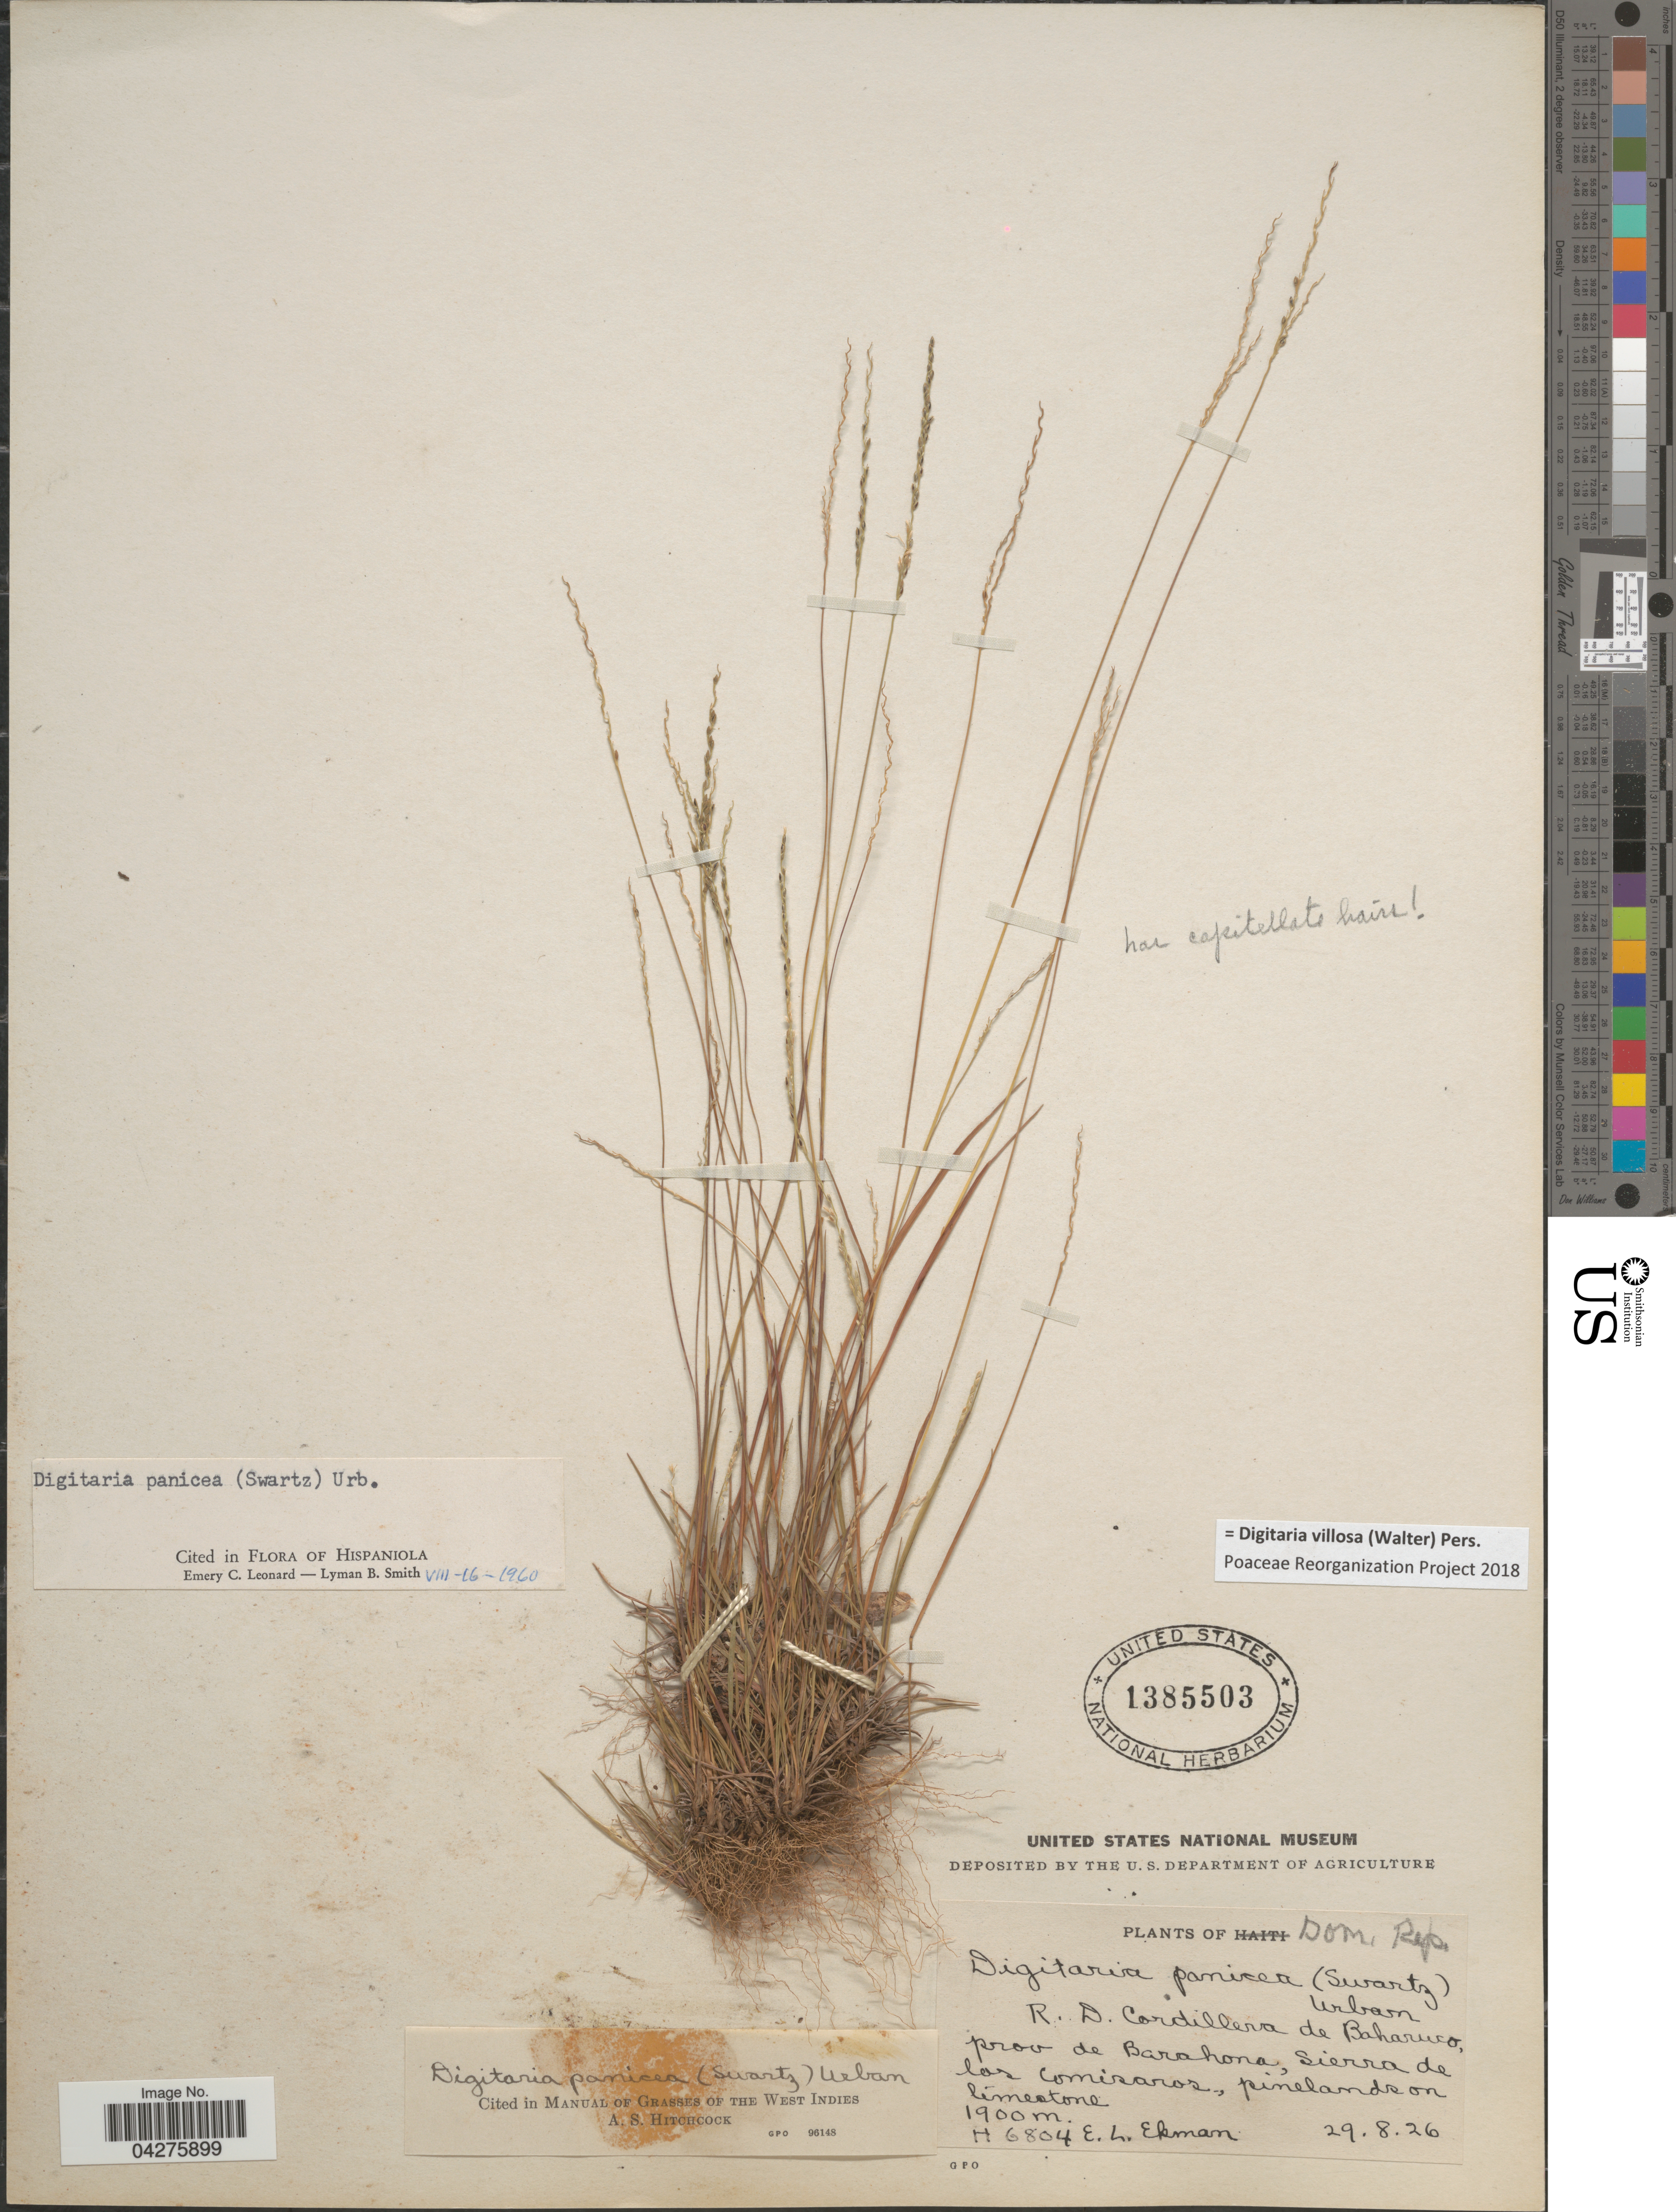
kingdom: Plantae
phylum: Tracheophyta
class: Liliopsida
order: Poales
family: Poaceae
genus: Digitaria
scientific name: Digitaria villosa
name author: (Walter) Pers.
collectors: E. L. Ekman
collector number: H6804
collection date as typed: Transcribed d/m/y: 29/8/26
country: Dominican Republic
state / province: Barahona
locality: Dom. Rep. Sierra de los Comisaros, pinelands on limestone.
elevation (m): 1900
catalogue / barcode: US 1385503